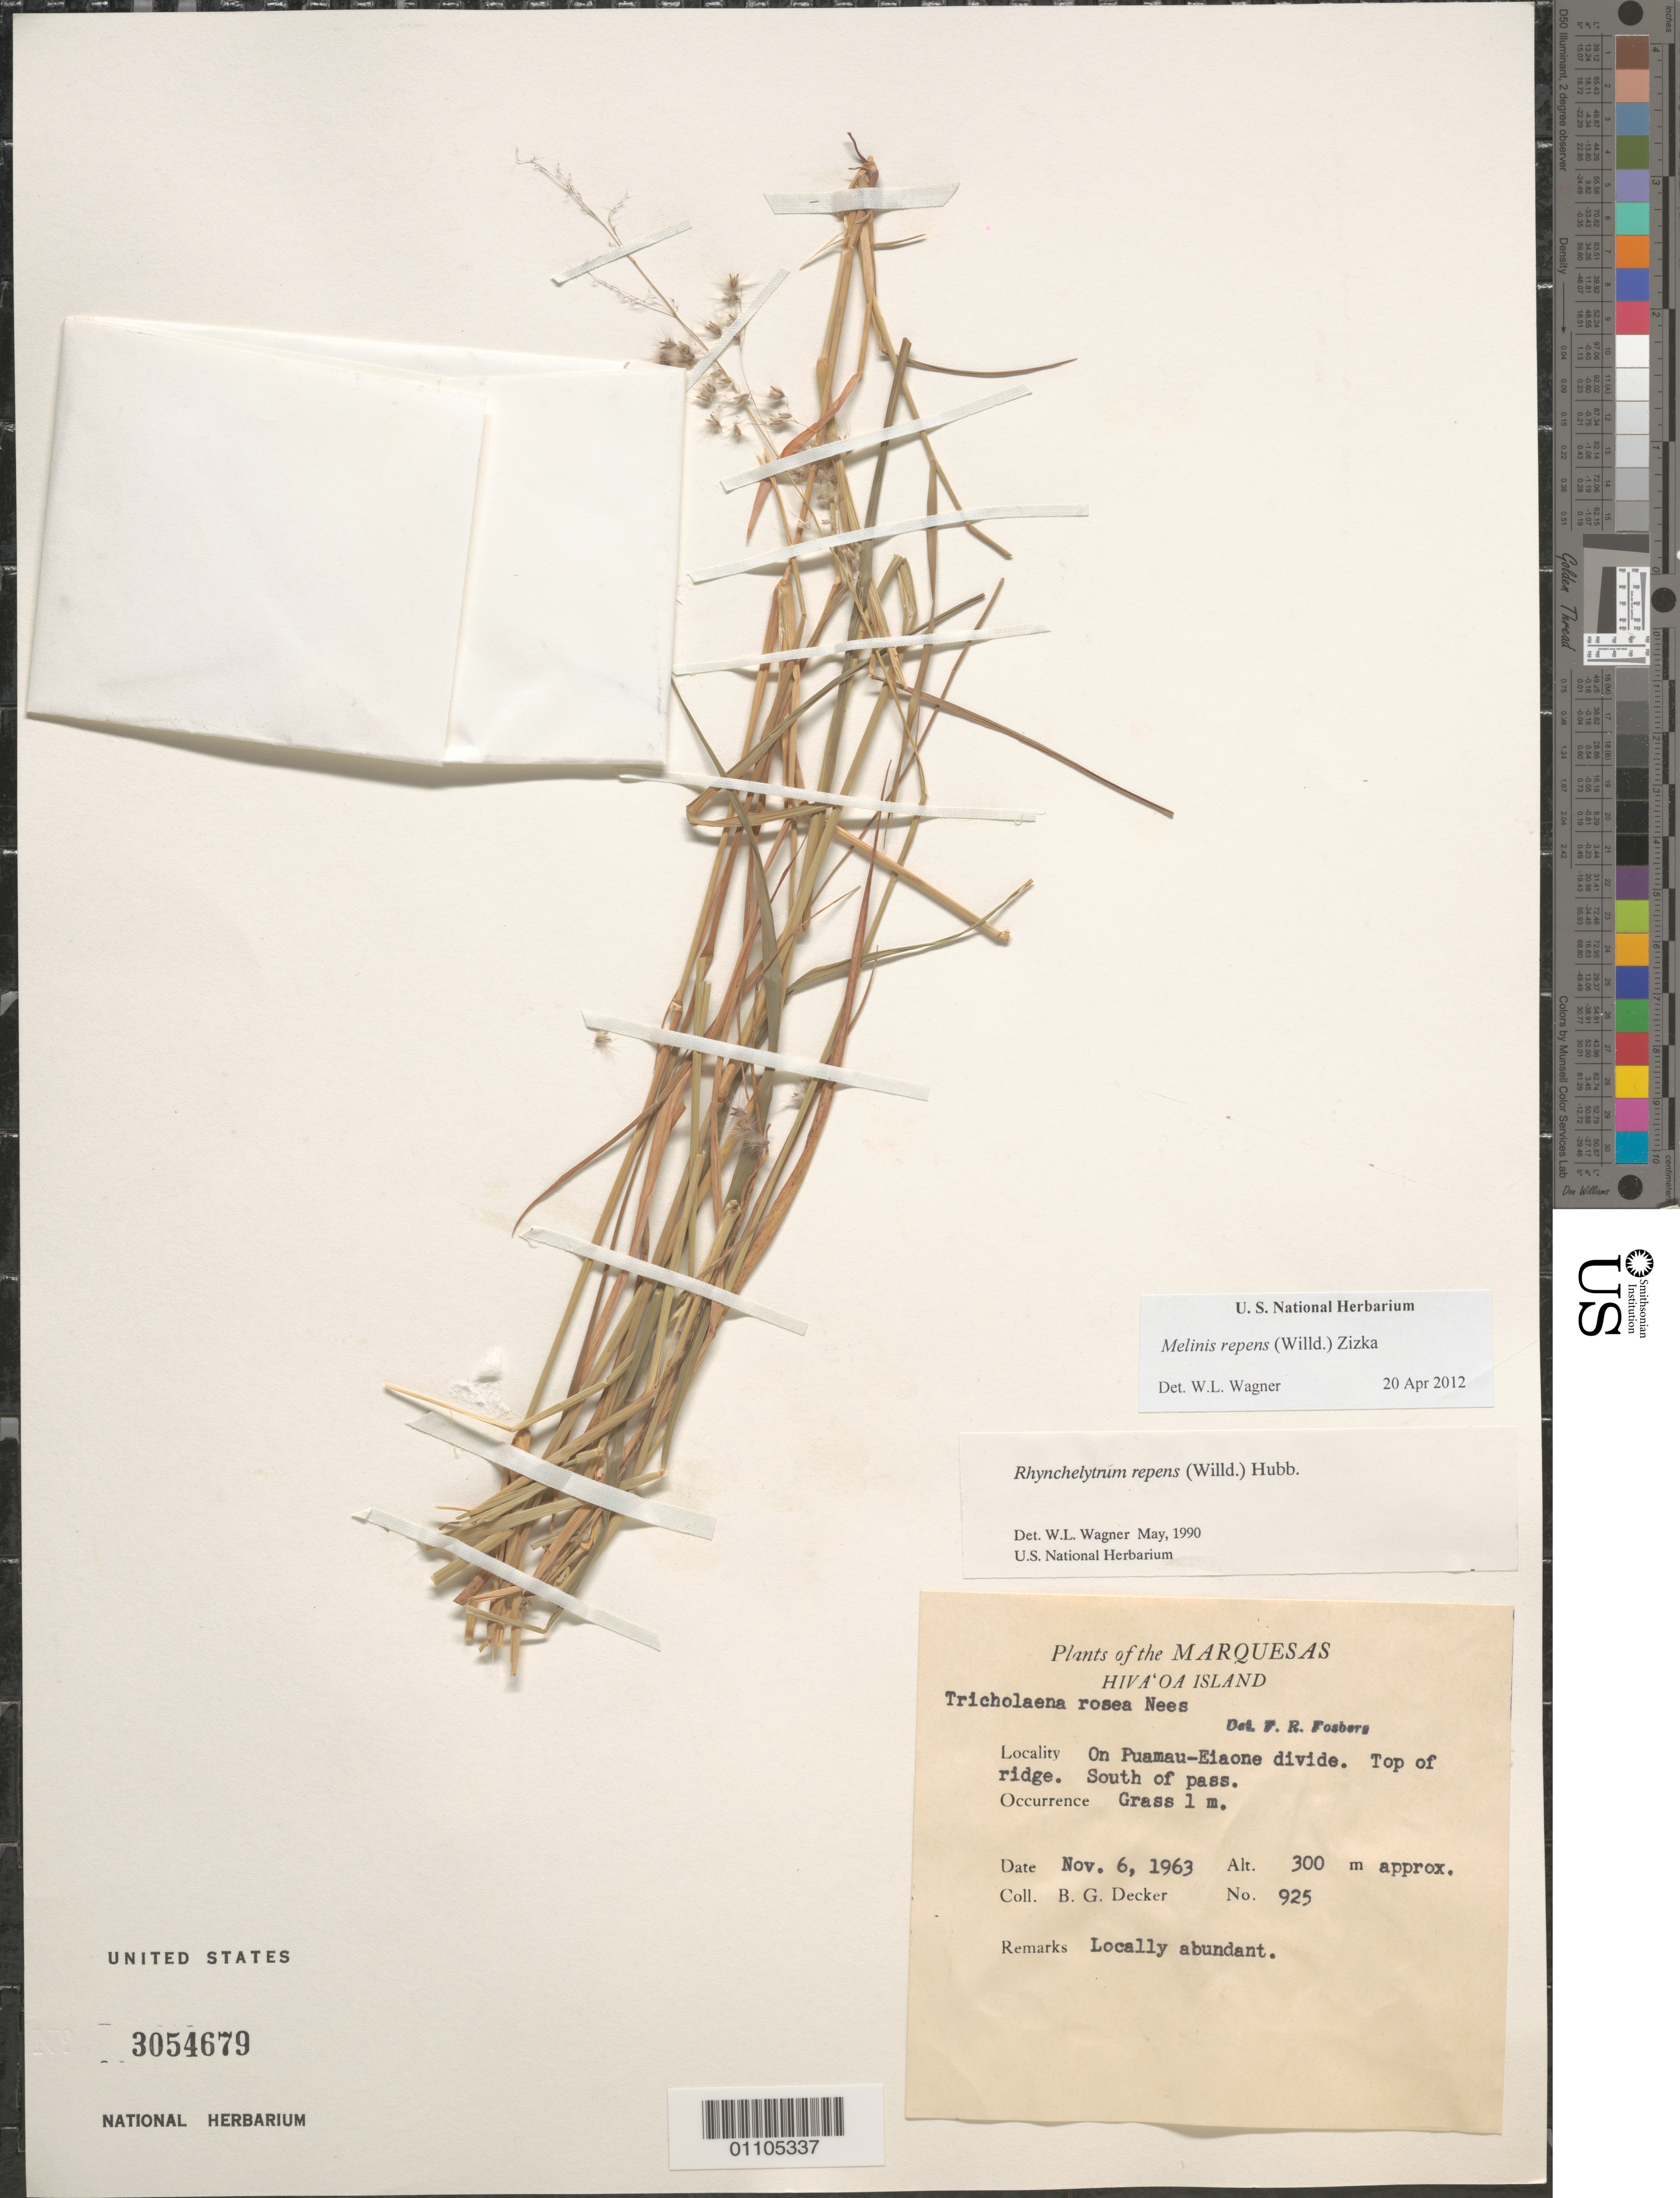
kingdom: Plantae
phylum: Tracheophyta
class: Liliopsida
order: Poales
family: Poaceae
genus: Melinis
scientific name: Melinis repens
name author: (Willd.) Zizka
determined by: Wagner, W. L., (BOT), Smithsonian Institution - National Museum of Natural History (UNITED STATES)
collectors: B. G. Decker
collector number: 925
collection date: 1963-11-06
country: French Polynesia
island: Hiva Oa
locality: on Puamau-Eiaone divide, top of ridge, S of pass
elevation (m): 300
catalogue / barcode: US 3054679